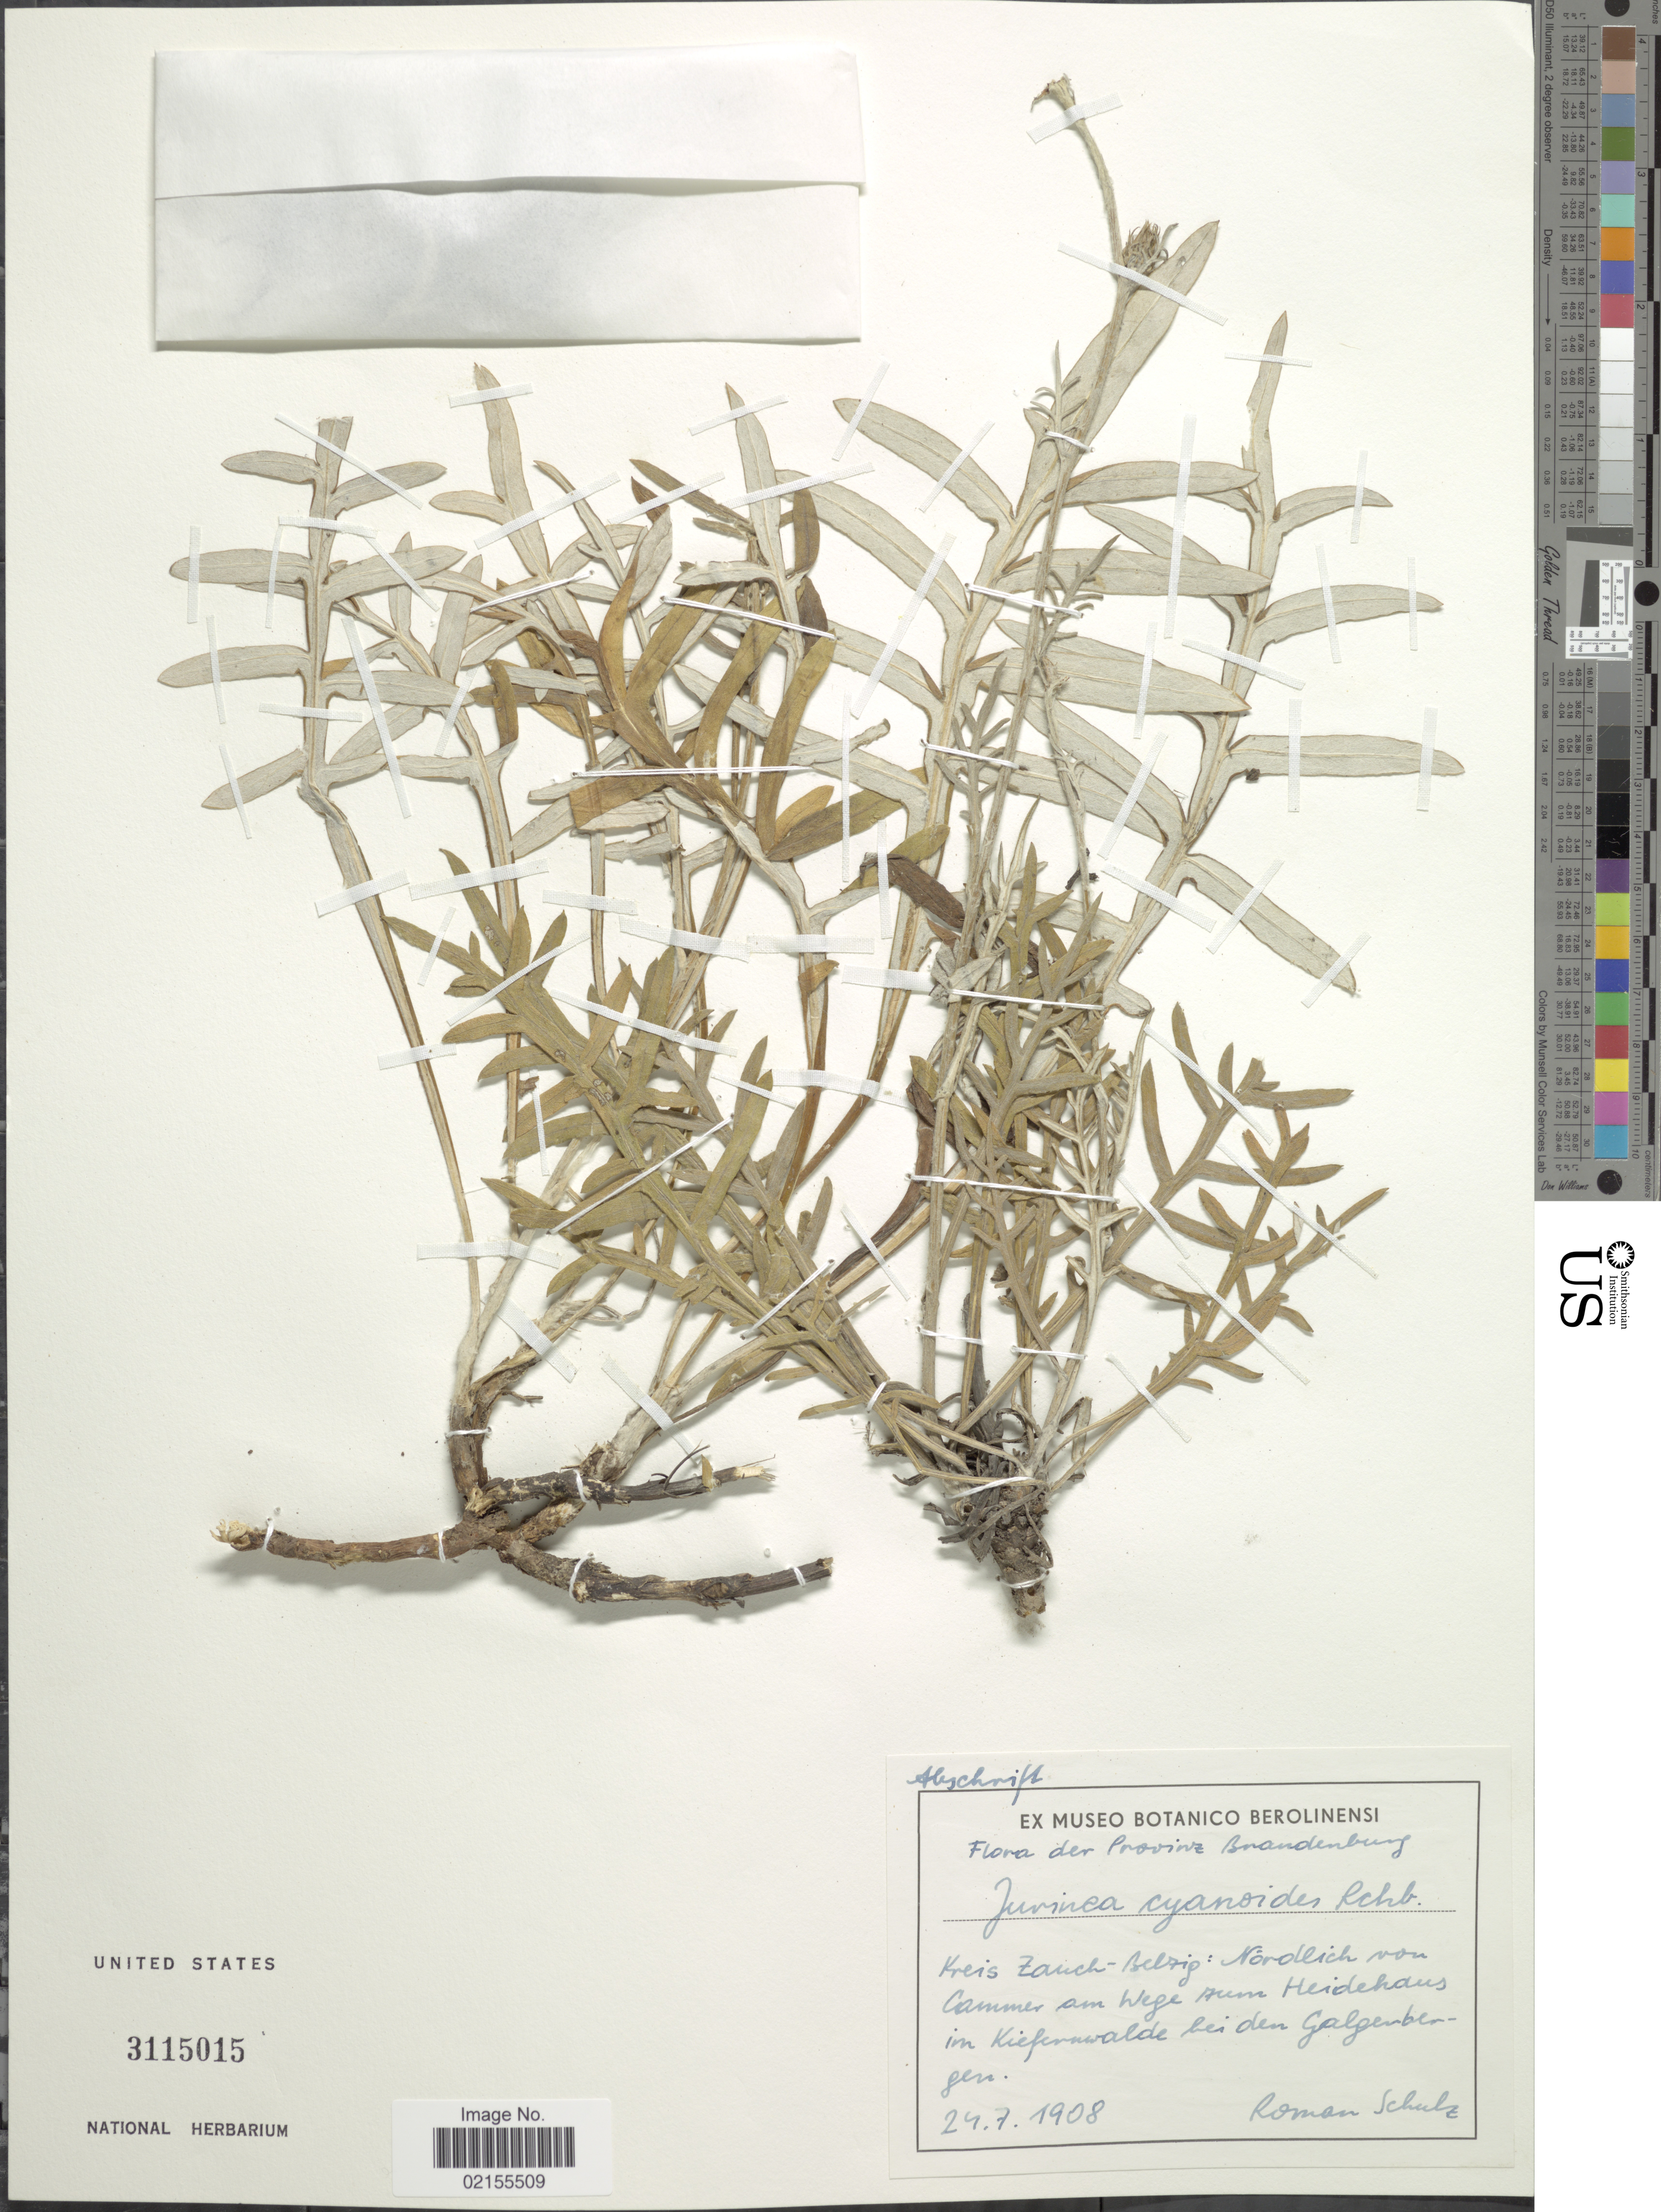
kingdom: Plantae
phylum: Tracheophyta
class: Magnoliopsida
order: Asterales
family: Asteraceae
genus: Jurinea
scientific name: Jurinea cyanoides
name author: (L.) Rchb.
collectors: R. Schulz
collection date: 1908-07-24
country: Germany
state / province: Brandenburg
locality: Kreis Zauch-Belzig, Nordlich von Cammer am Wge aum Heidehaus im Kiefernwalde bei den Galgenbergen [interpreted]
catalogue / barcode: US 3115015